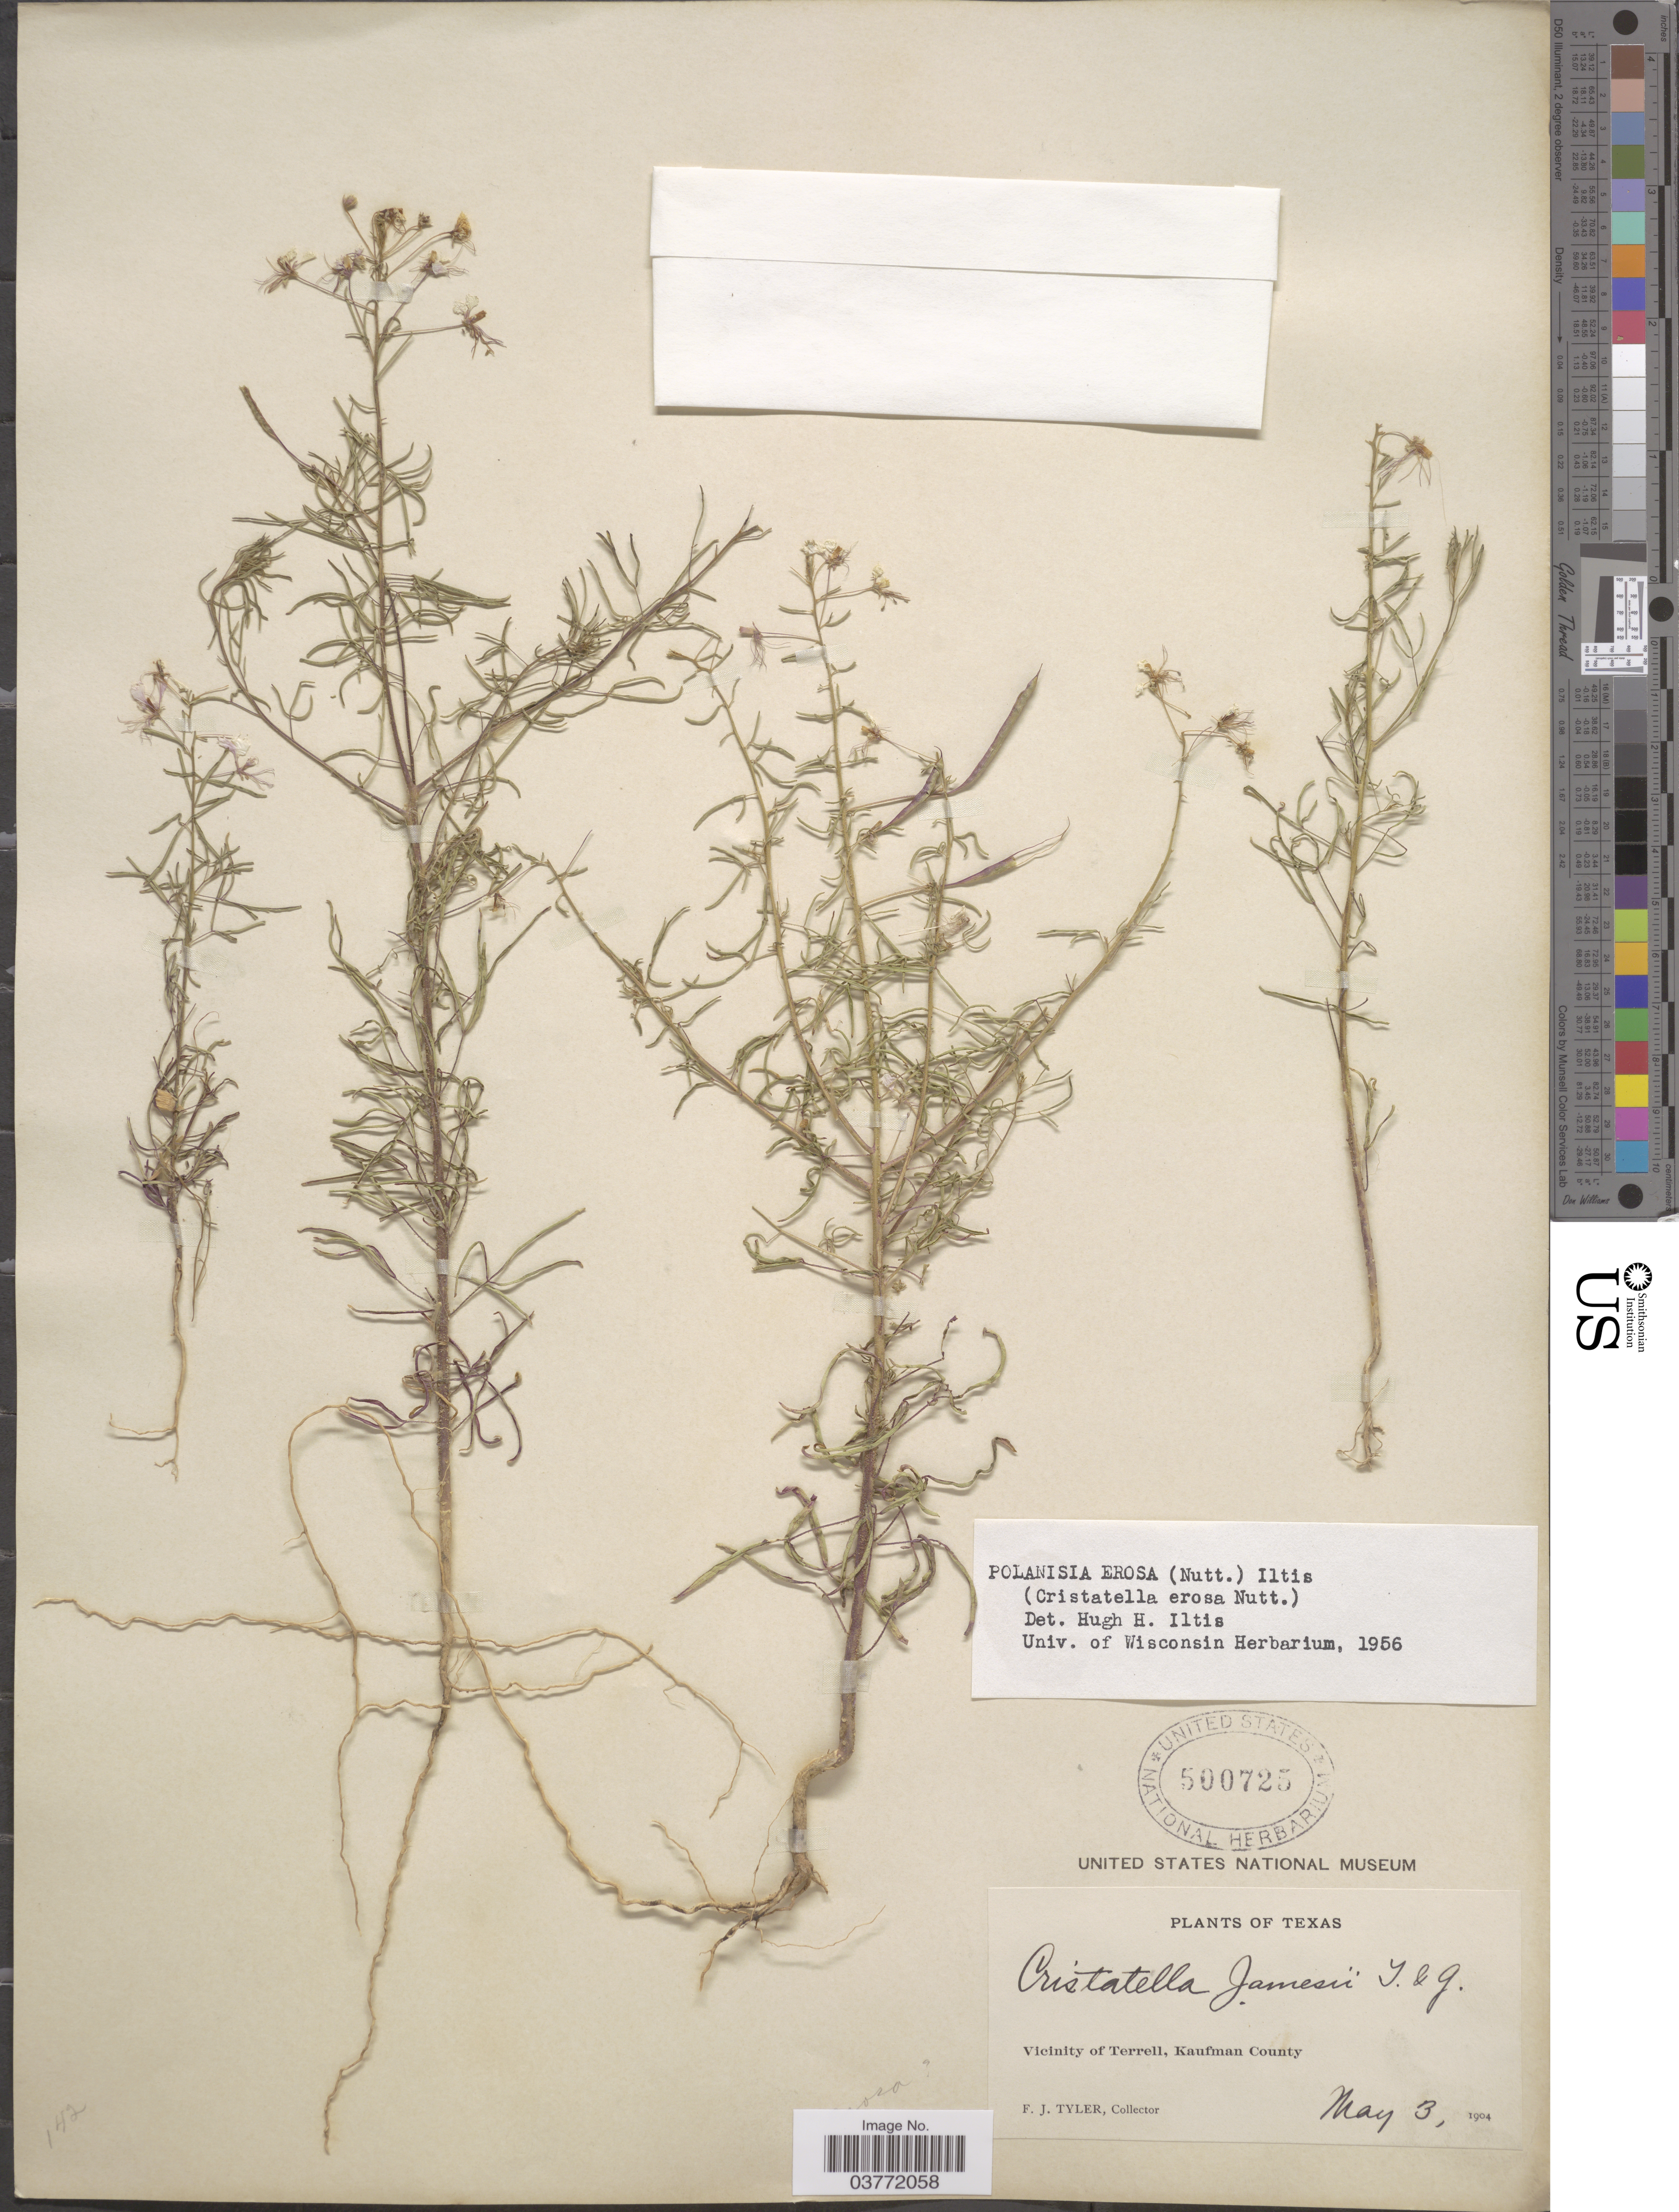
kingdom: Plantae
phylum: Tracheophyta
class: Magnoliopsida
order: Brassicales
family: Cleomaceae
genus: Polanisia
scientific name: Polanisia erosa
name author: (Nutt.) Iltis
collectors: F. Tyler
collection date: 1904-05-03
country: United States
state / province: Texas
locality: Vicinity of Terrell, Kaufman County.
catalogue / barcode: US 500725